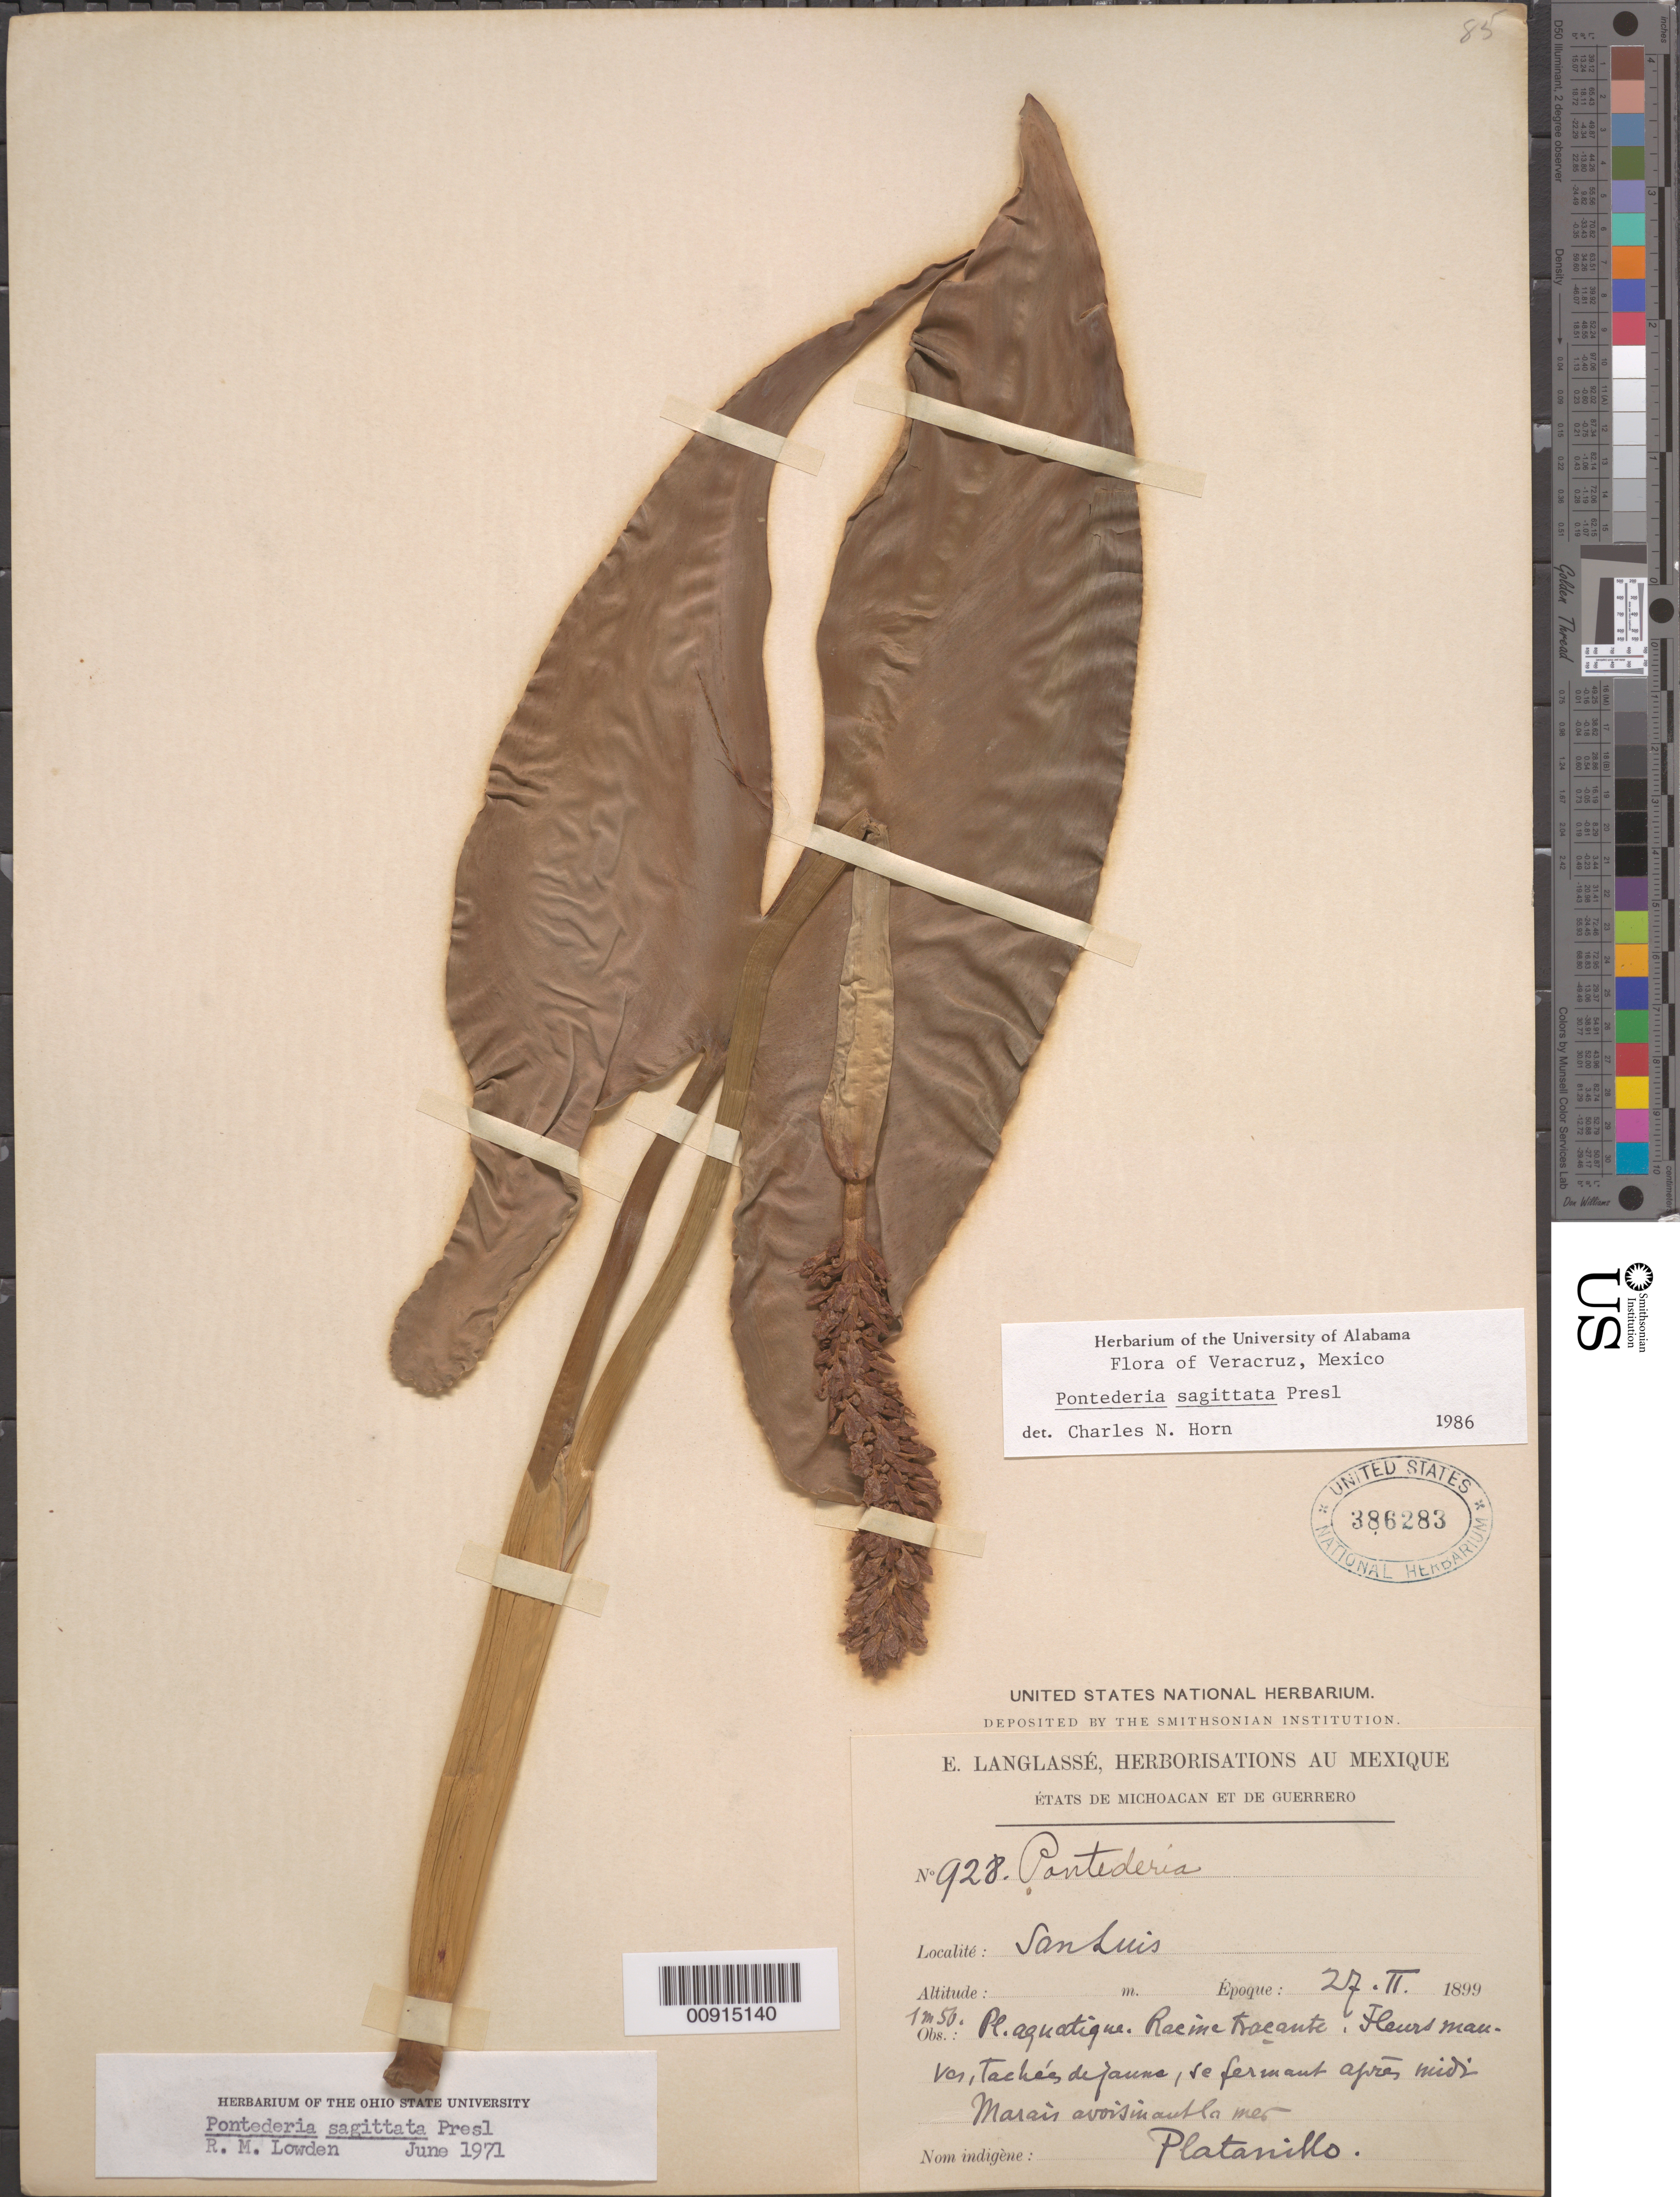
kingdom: Plantae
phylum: Tracheophyta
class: Liliopsida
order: Commelinales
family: Pontederiaceae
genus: Pontederia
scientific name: Pontederia sagittata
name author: C. Presl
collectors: E. Langlassé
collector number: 928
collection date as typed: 27 Feb 1899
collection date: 1899-02-27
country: Mexico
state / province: Guerrero / Michoacán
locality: San Luis, États de Michoacán et de Guerrero.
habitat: Marais avois in aut la mer.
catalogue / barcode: US 386283